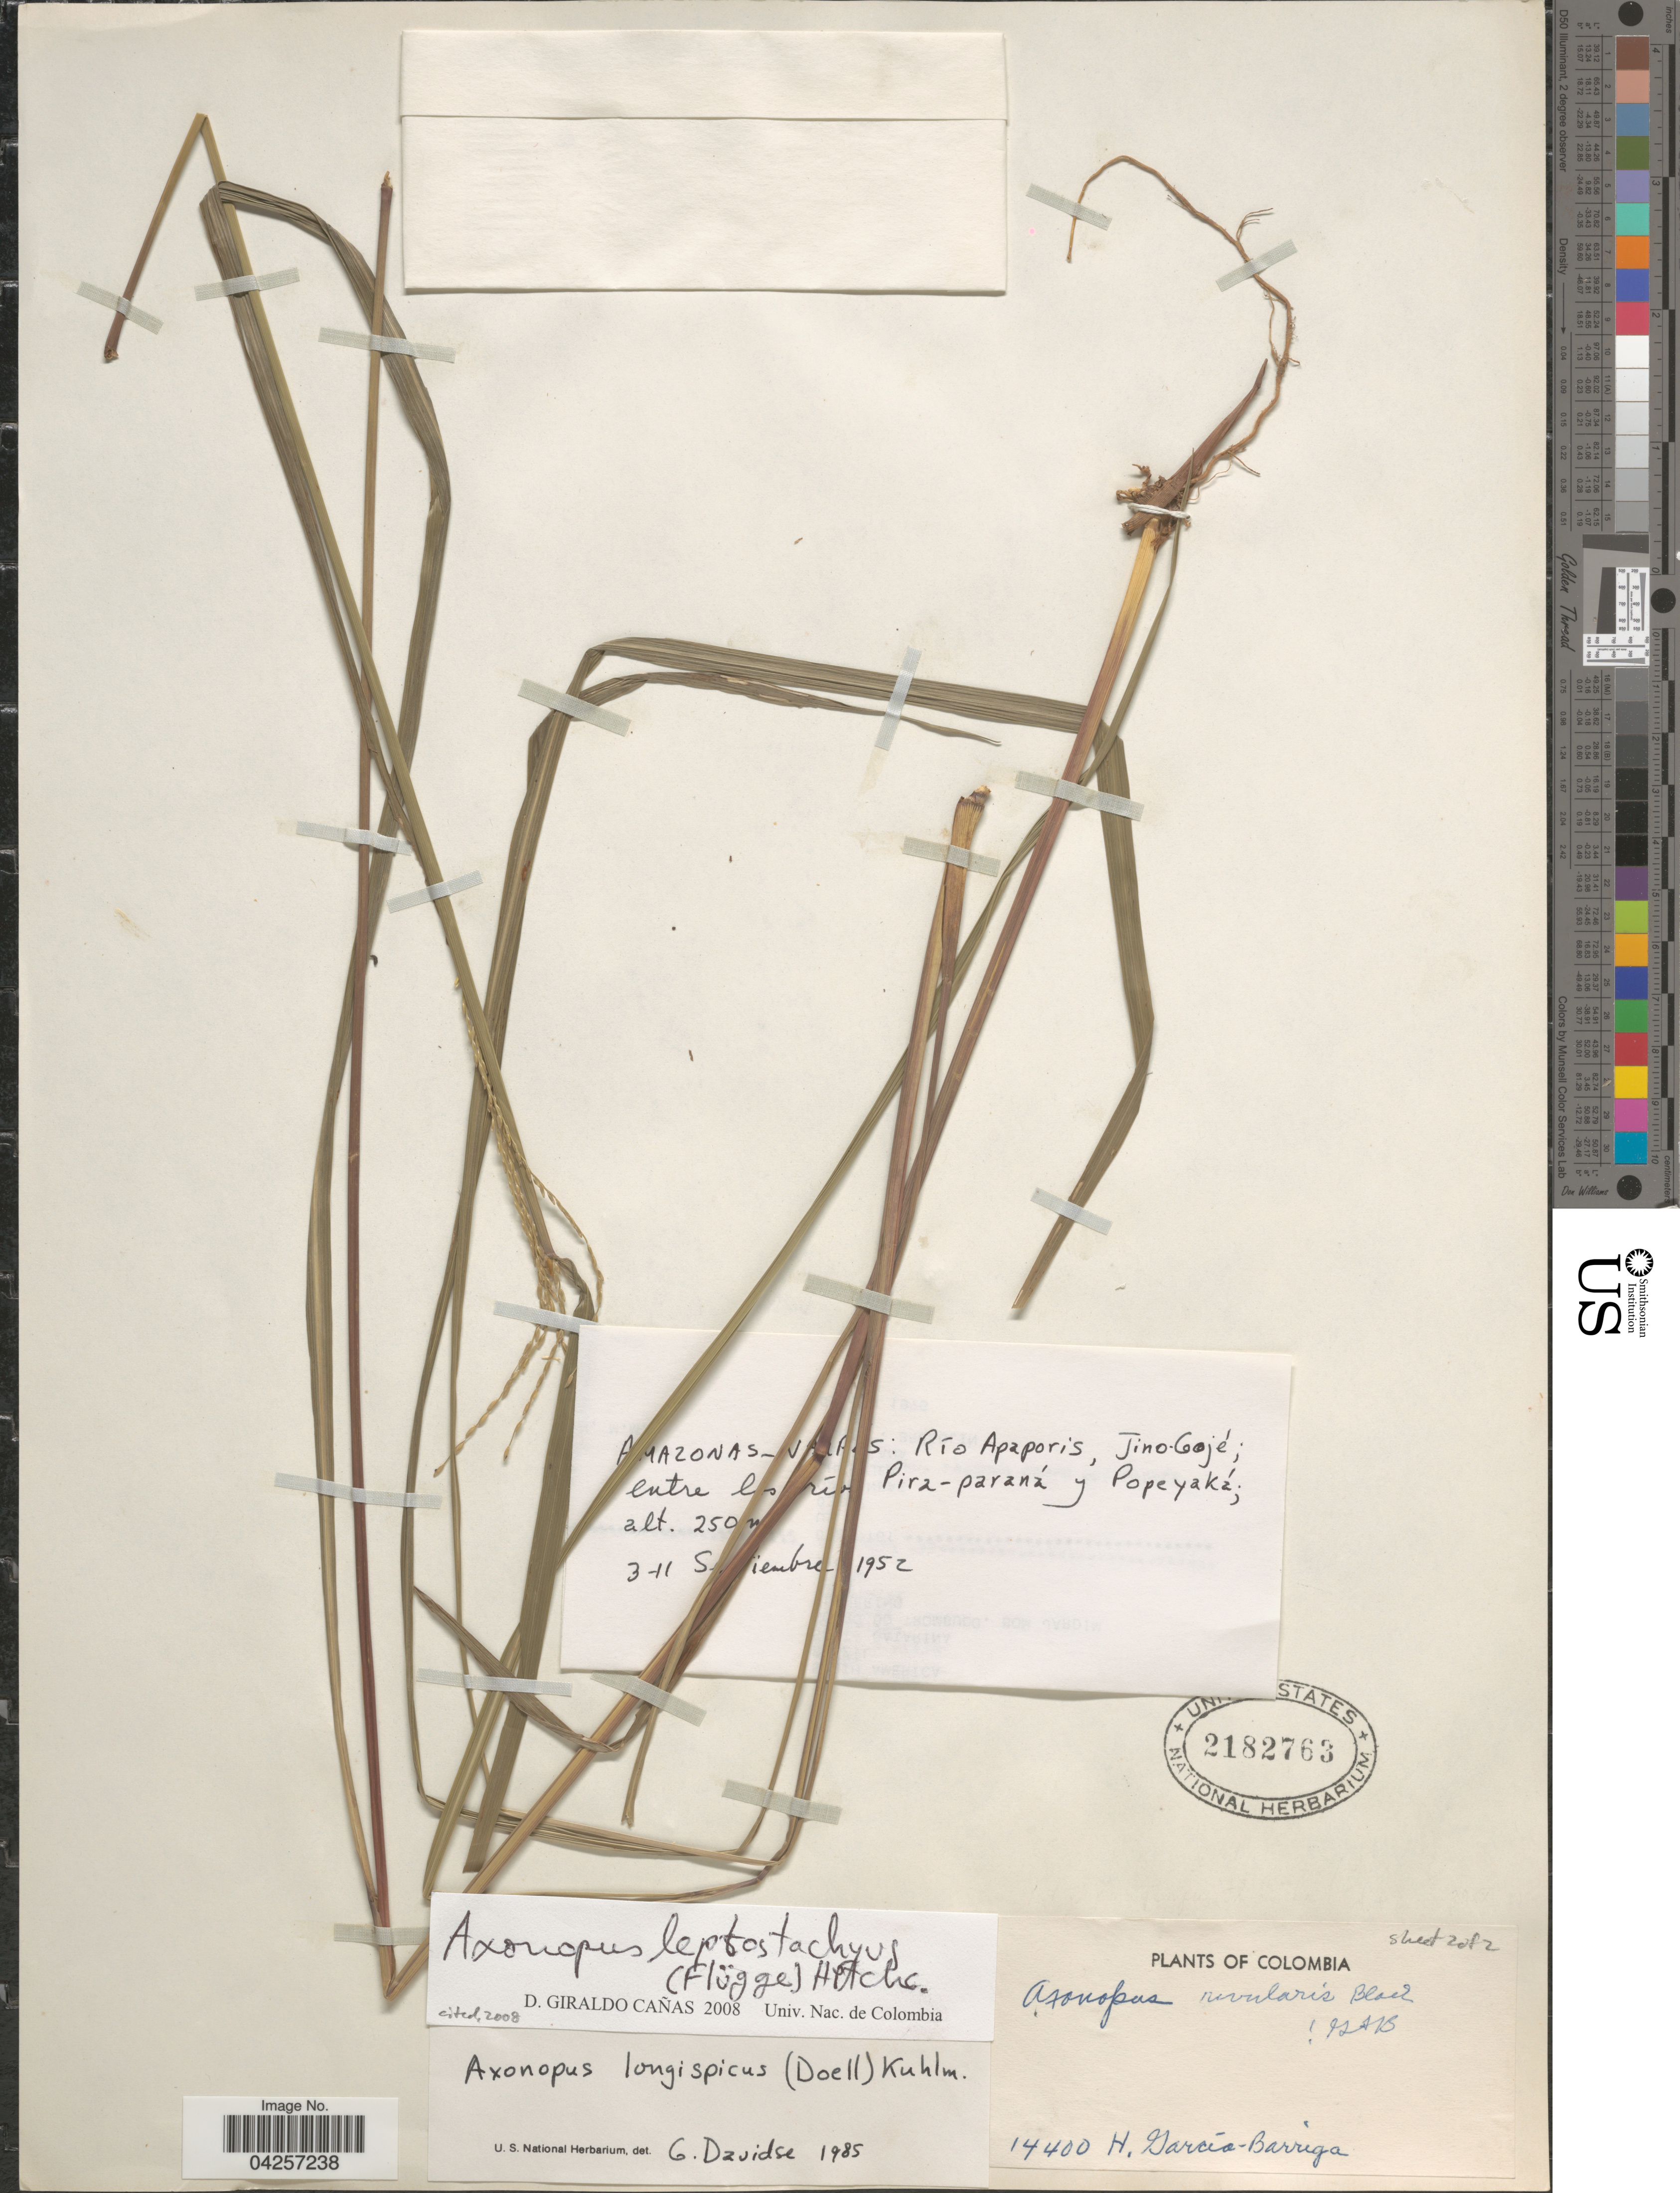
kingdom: Plantae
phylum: Tracheophyta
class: Liliopsida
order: Poales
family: Poaceae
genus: Axonopus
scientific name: Axonopus leptostachyus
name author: (Flüggé) Hitchc.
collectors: H. García Barriga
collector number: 14400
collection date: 1952-09-03/1952-09-11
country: Colombia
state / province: Amazônas / Vaupés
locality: Río Apaporis, Jino-Gojé; entre los rios Pira-paraná y Popeyaká.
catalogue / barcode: US 2182763